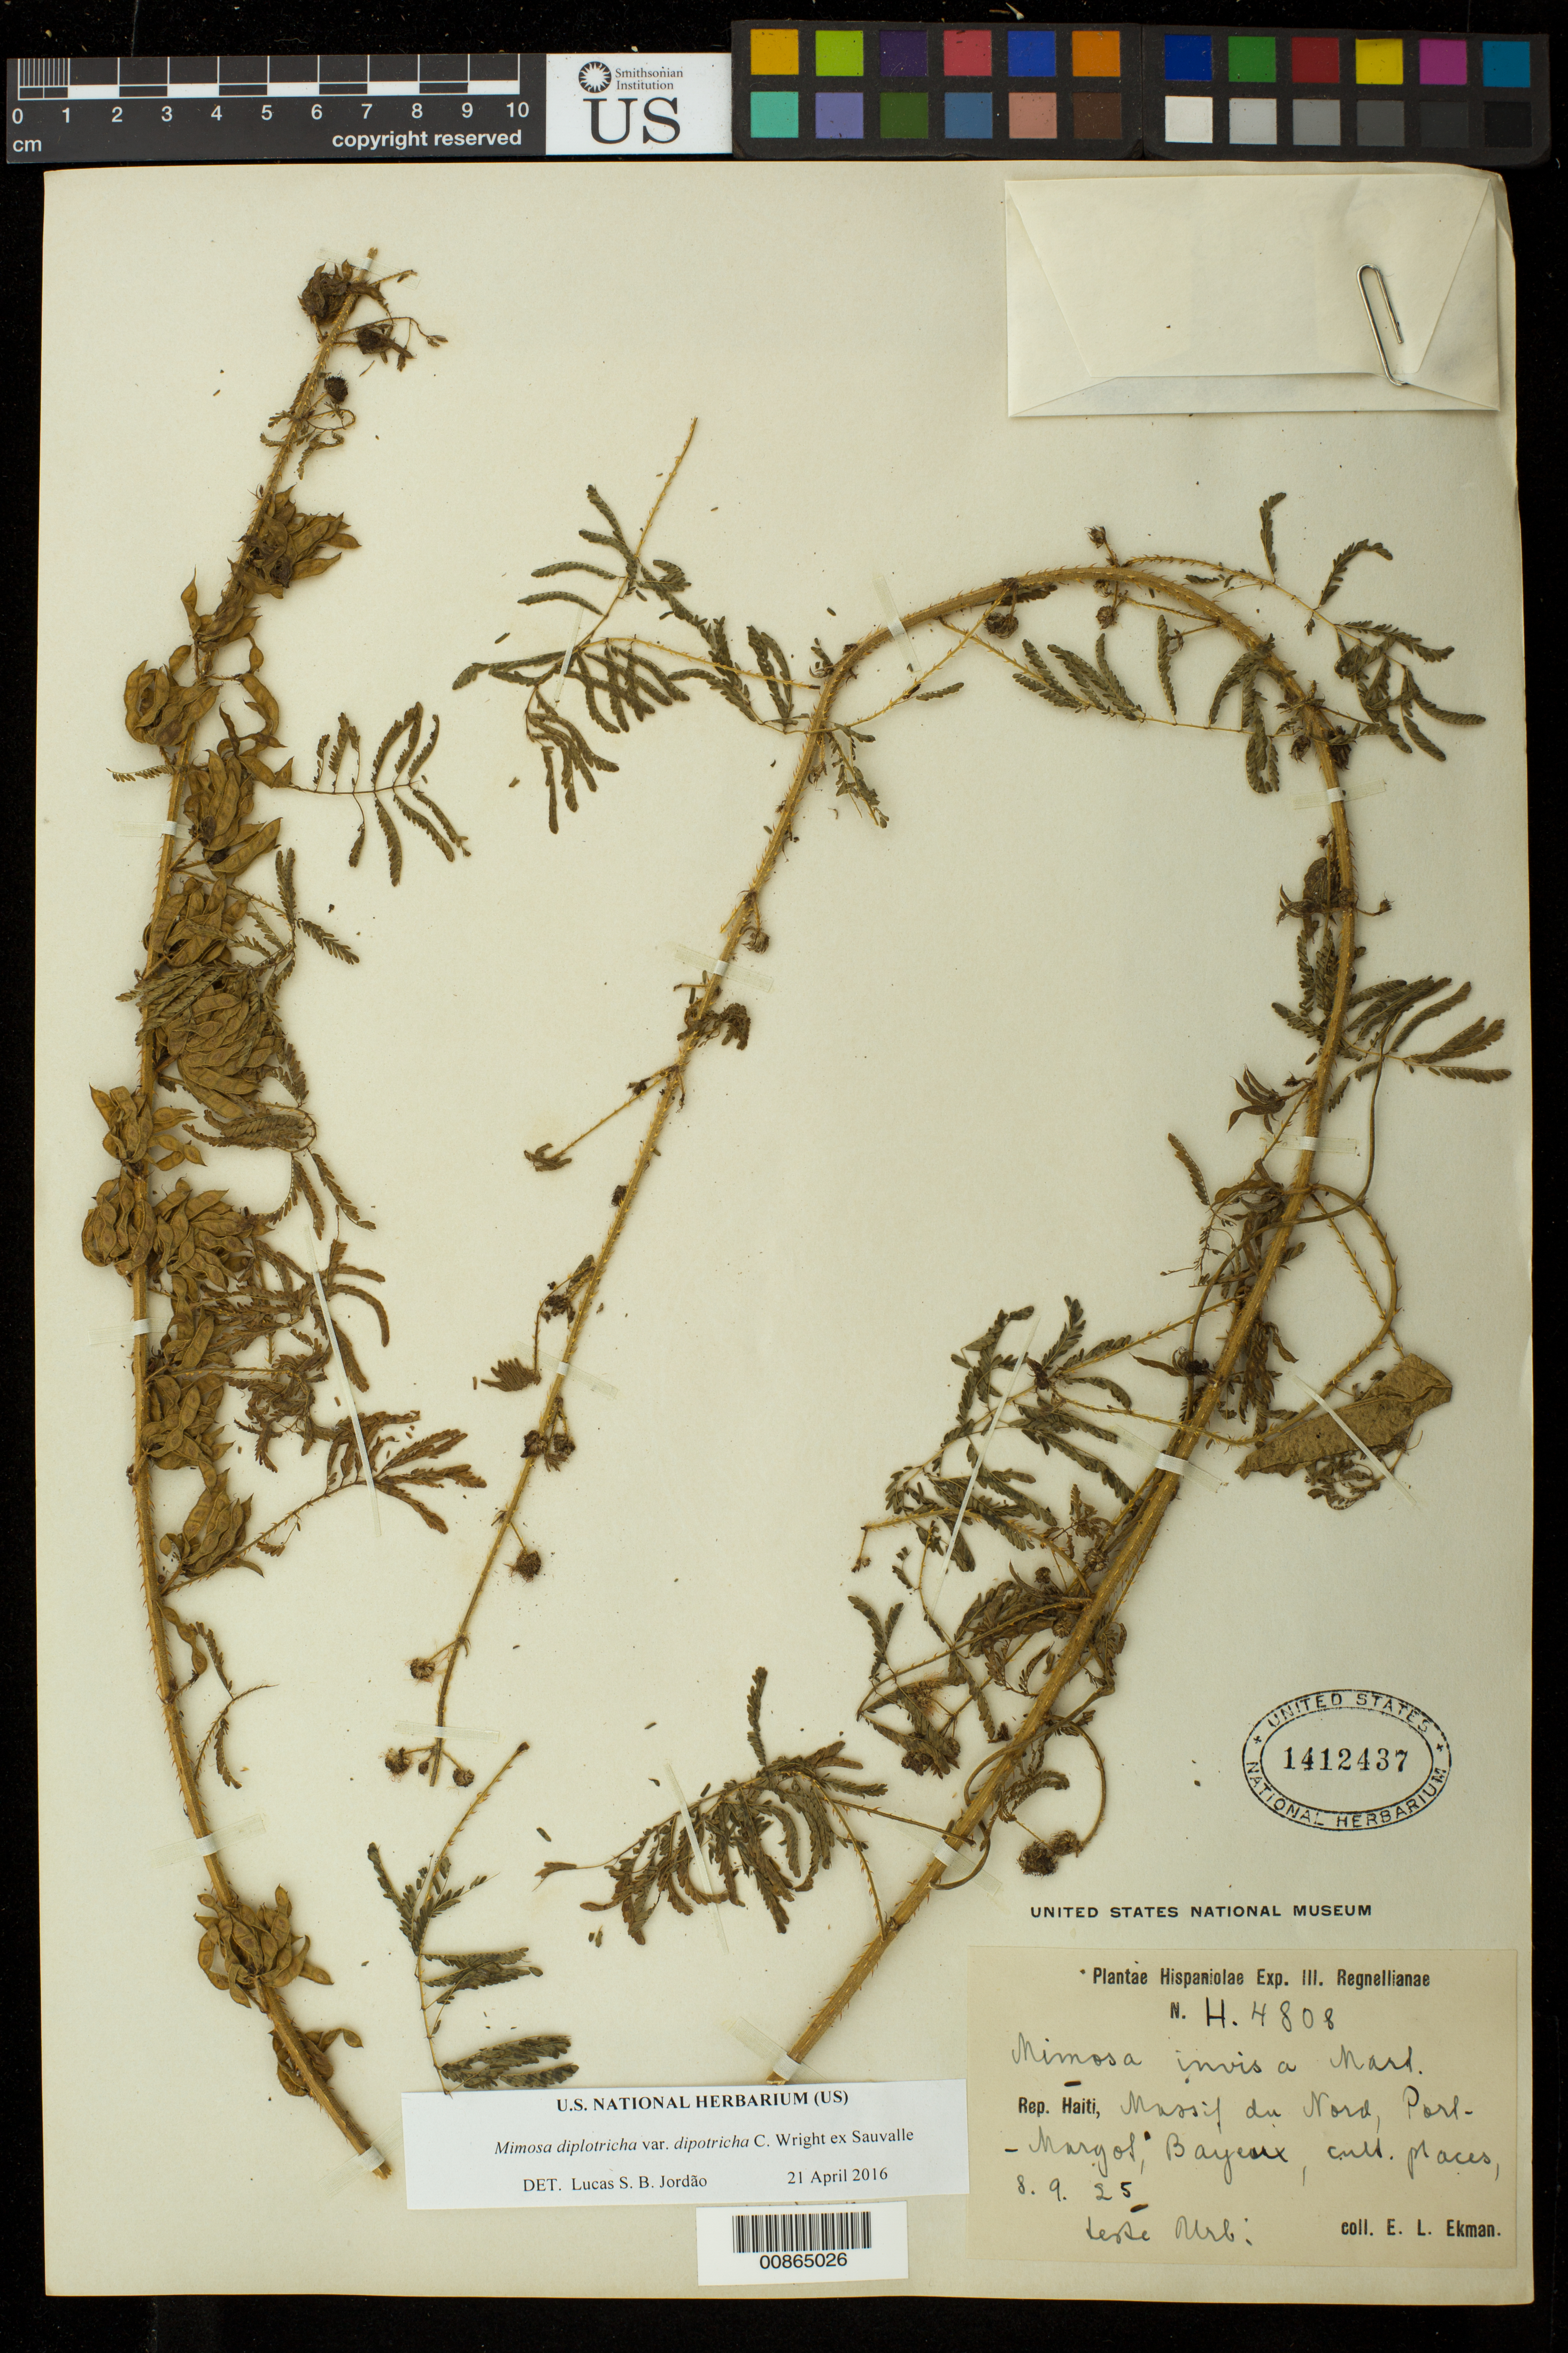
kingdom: Plantae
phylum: Tracheophyta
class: Magnoliopsida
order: Fabales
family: Fabaceae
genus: Mimosa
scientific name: Mimosa diplotricha var. diplotricha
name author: C. Wright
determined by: Jordão, Lucas S.B.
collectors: E. L. Ekman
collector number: H 4808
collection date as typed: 08 Sep 1925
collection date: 1925-09-08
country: Haiti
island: Hispaniola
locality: Massif du Nord, Port-Margot, Bayeux.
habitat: Cultivated places.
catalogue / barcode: US 1412437